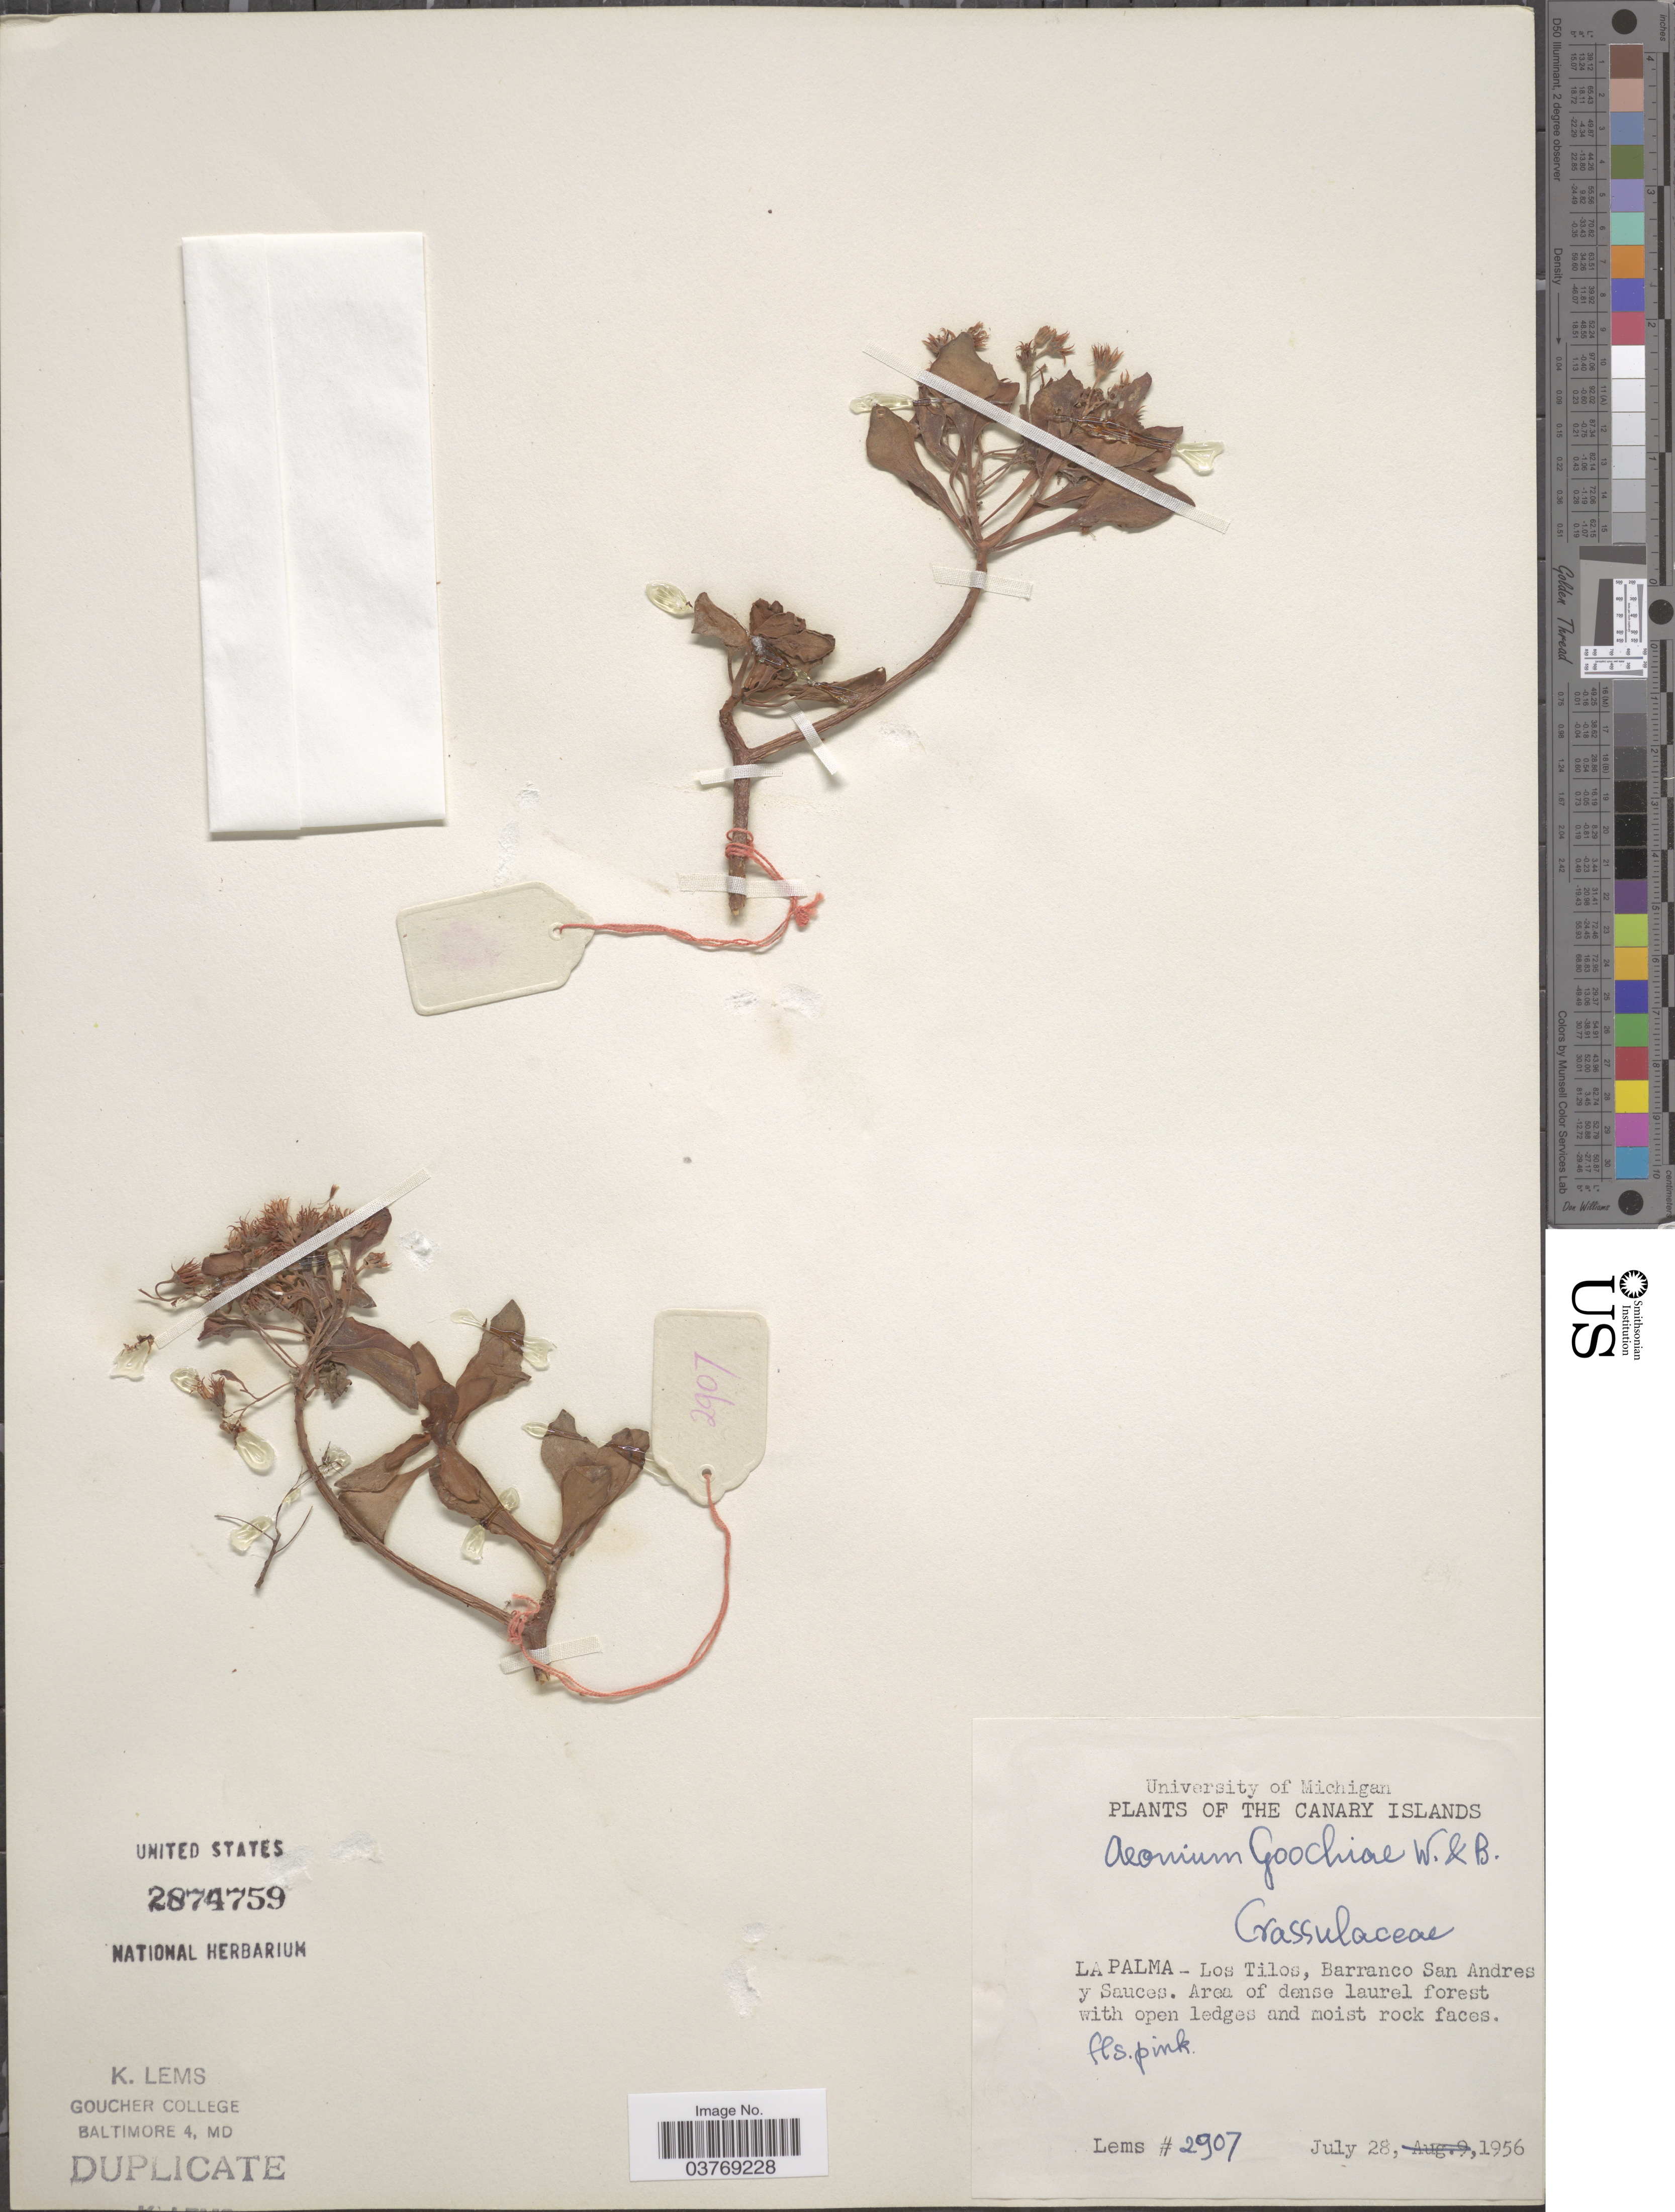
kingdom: Plantae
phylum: Tracheophyta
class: Magnoliopsida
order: Saxifragales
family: Crassulaceae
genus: Aeonium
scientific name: Aeonium goochiae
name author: Webb & Berthel.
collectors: K. Lems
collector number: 2907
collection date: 1956-07-28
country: Spain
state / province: Canarias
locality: The Canary Islands. La Palma - Los Tilos, Barranco San Andres Y Sauces.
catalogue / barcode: US 2874759